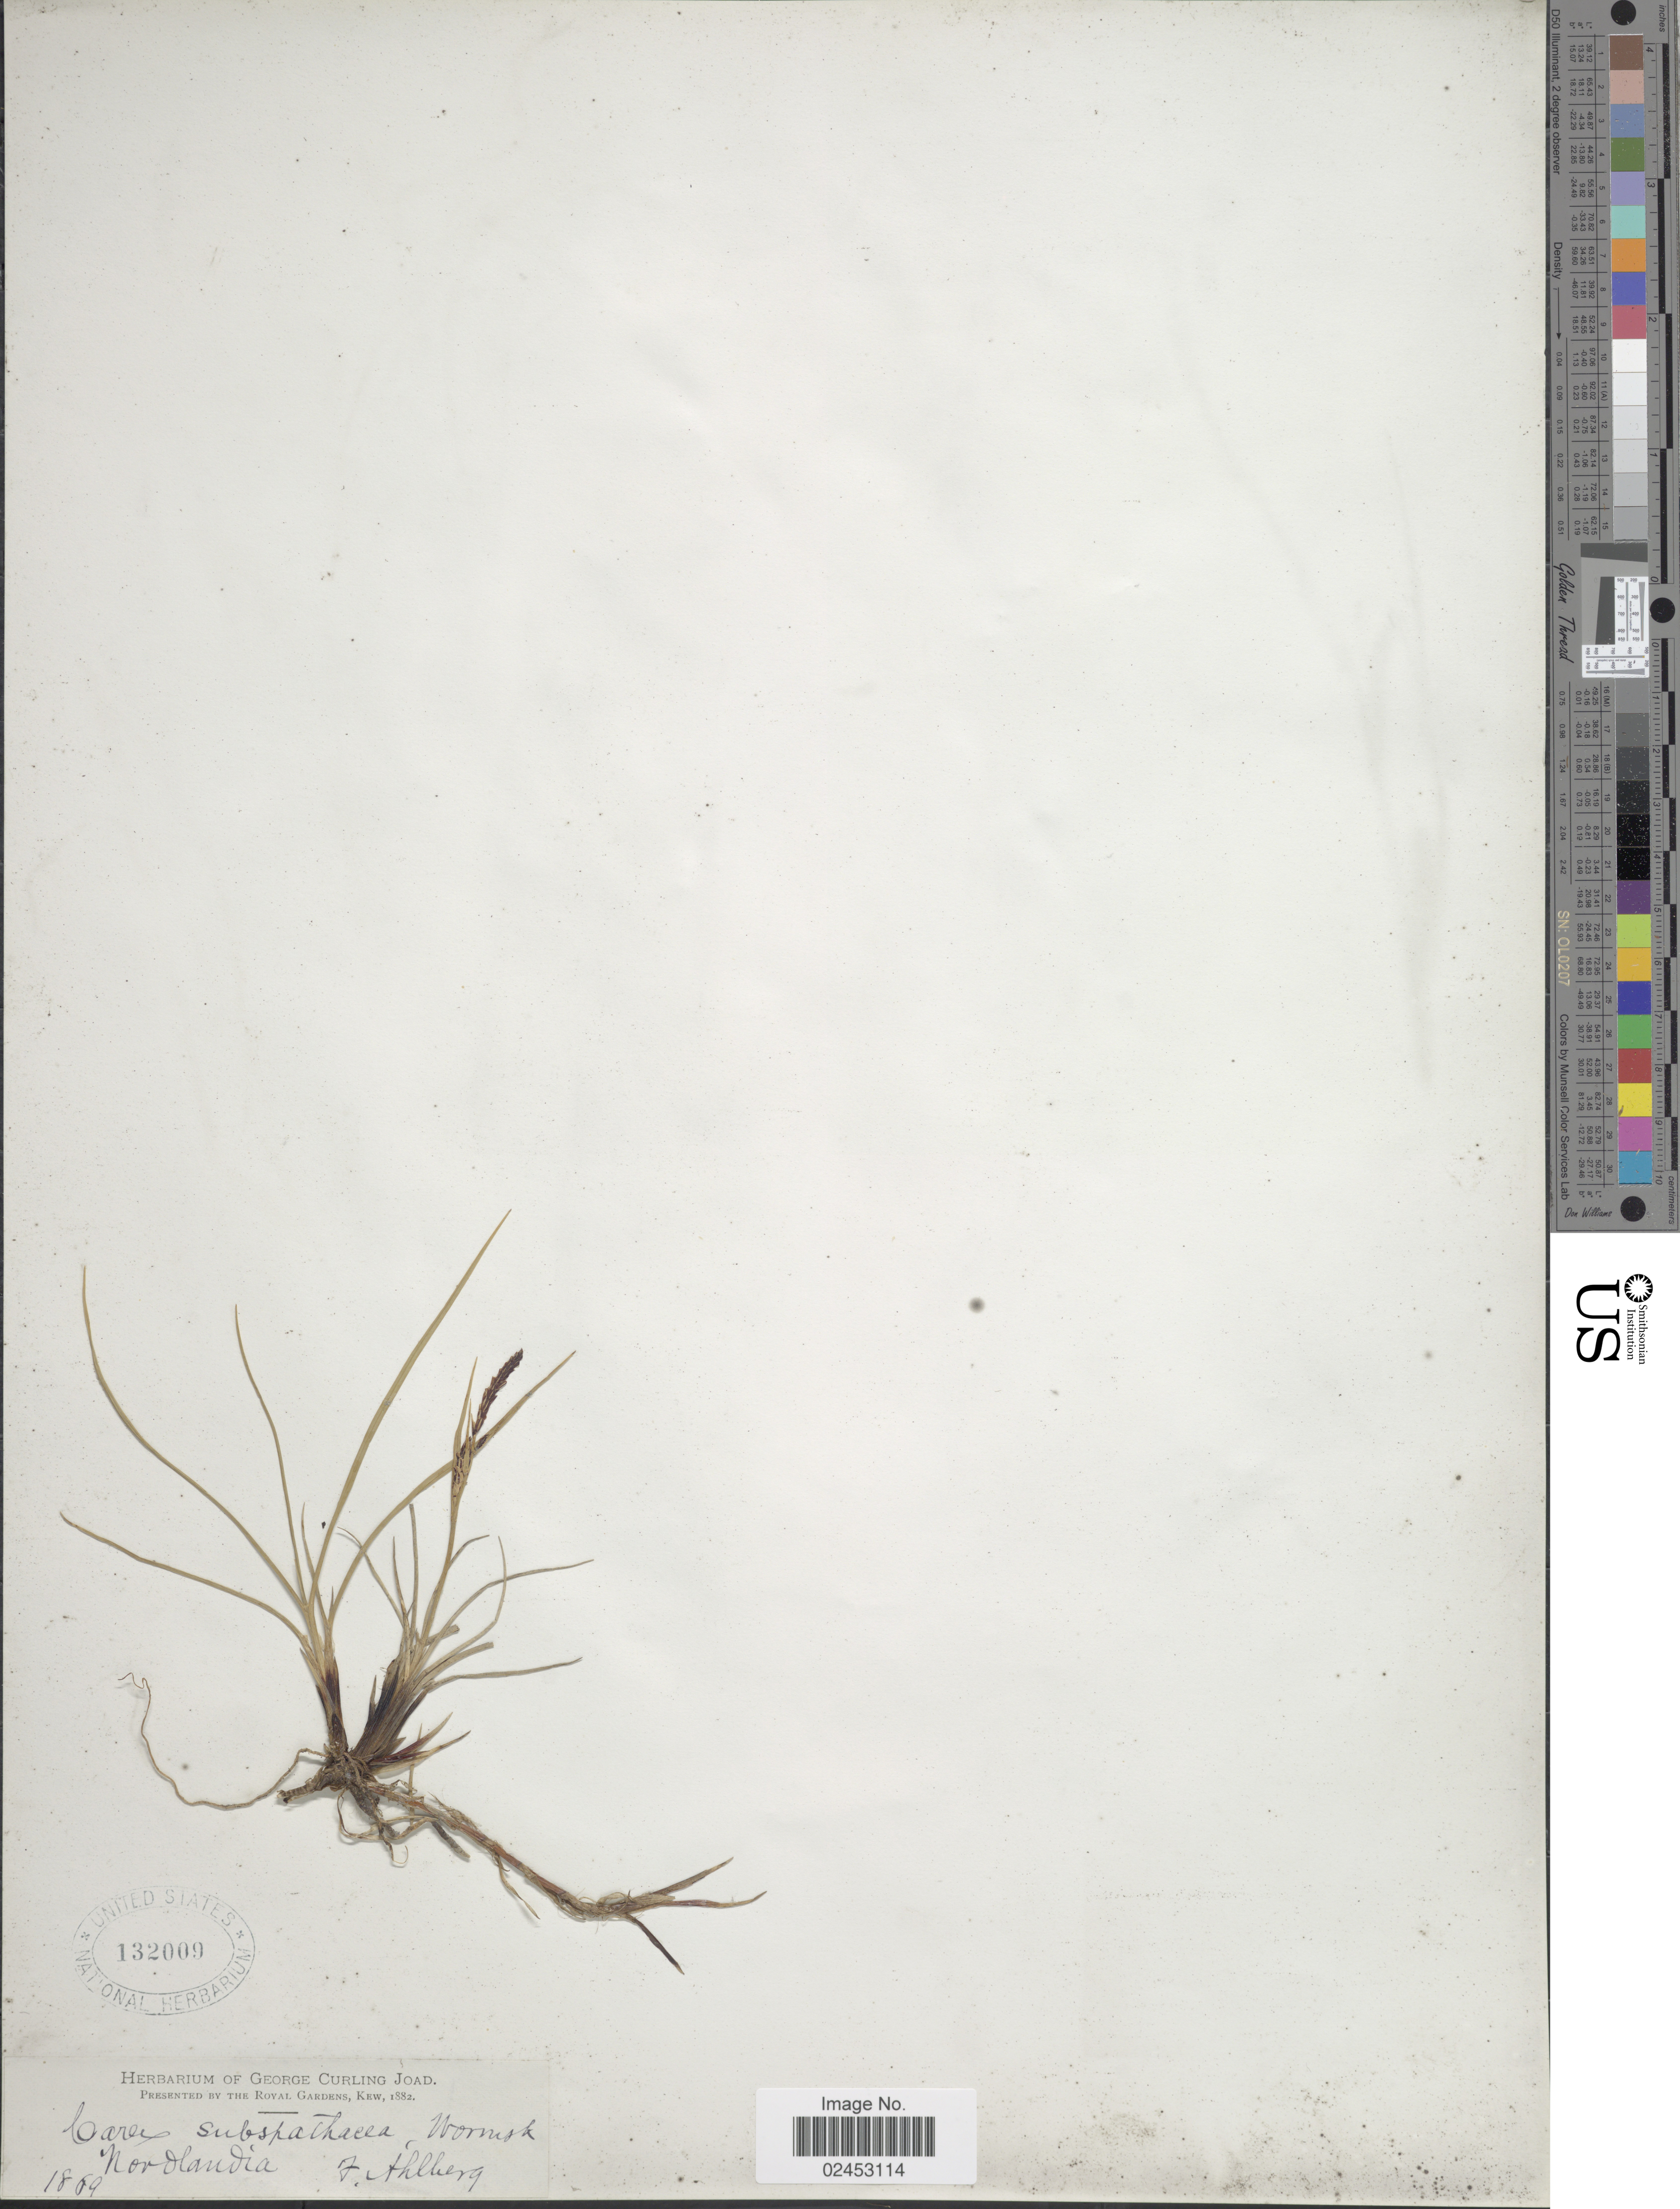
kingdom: Plantae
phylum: Tracheophyta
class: Liliopsida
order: Poales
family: Cyperaceae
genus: Carex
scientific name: Carex supina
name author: Willd. ex Wahlenb.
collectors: F. Ahlberg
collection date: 1869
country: Norway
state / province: Nordland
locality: Nordlandia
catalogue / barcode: US 132009